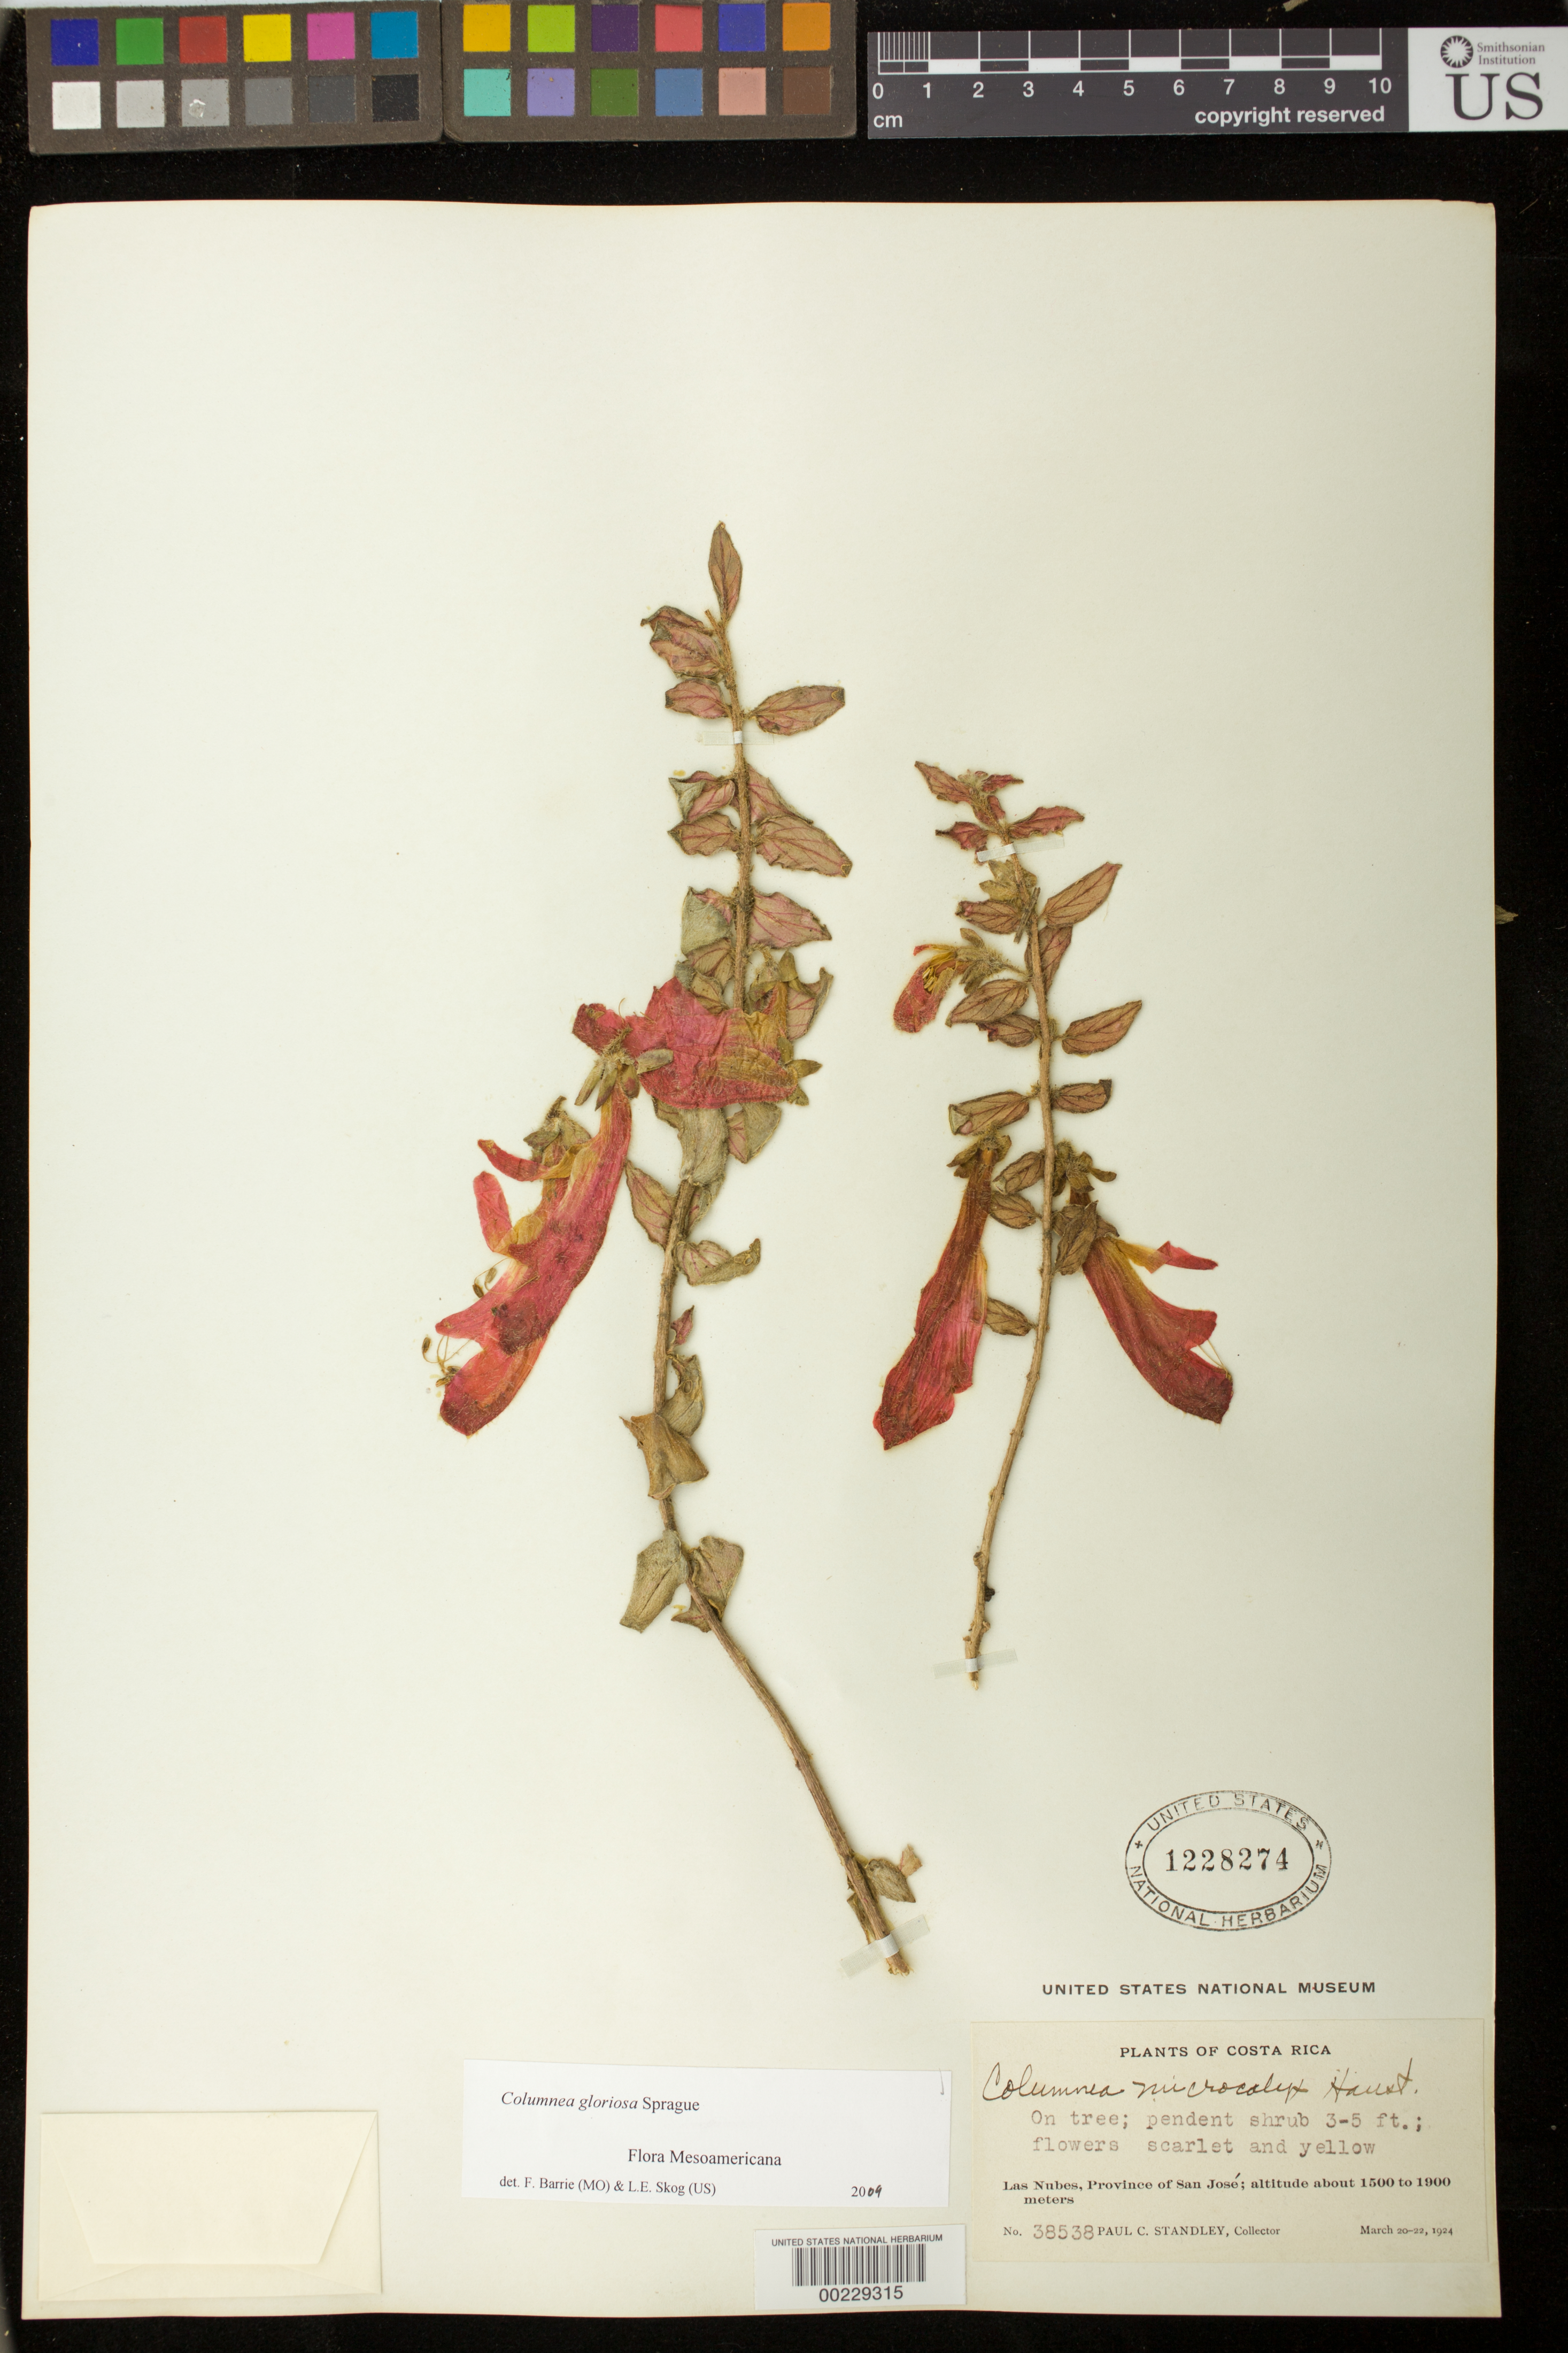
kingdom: Plantae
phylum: Tracheophyta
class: Magnoliopsida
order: Lamiales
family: Gesneriaceae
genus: Columnea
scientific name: Columnea gloriosa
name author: Sprague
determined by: Barrie, F. R.; Skog, Laurence E.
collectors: P. C. Standley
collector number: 38538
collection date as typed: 20-22 Mar 1924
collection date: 1924-03-20/1924-03-22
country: Costa Rica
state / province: San José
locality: Las Nubes, Province of San José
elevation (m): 1500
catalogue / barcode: US 1228274